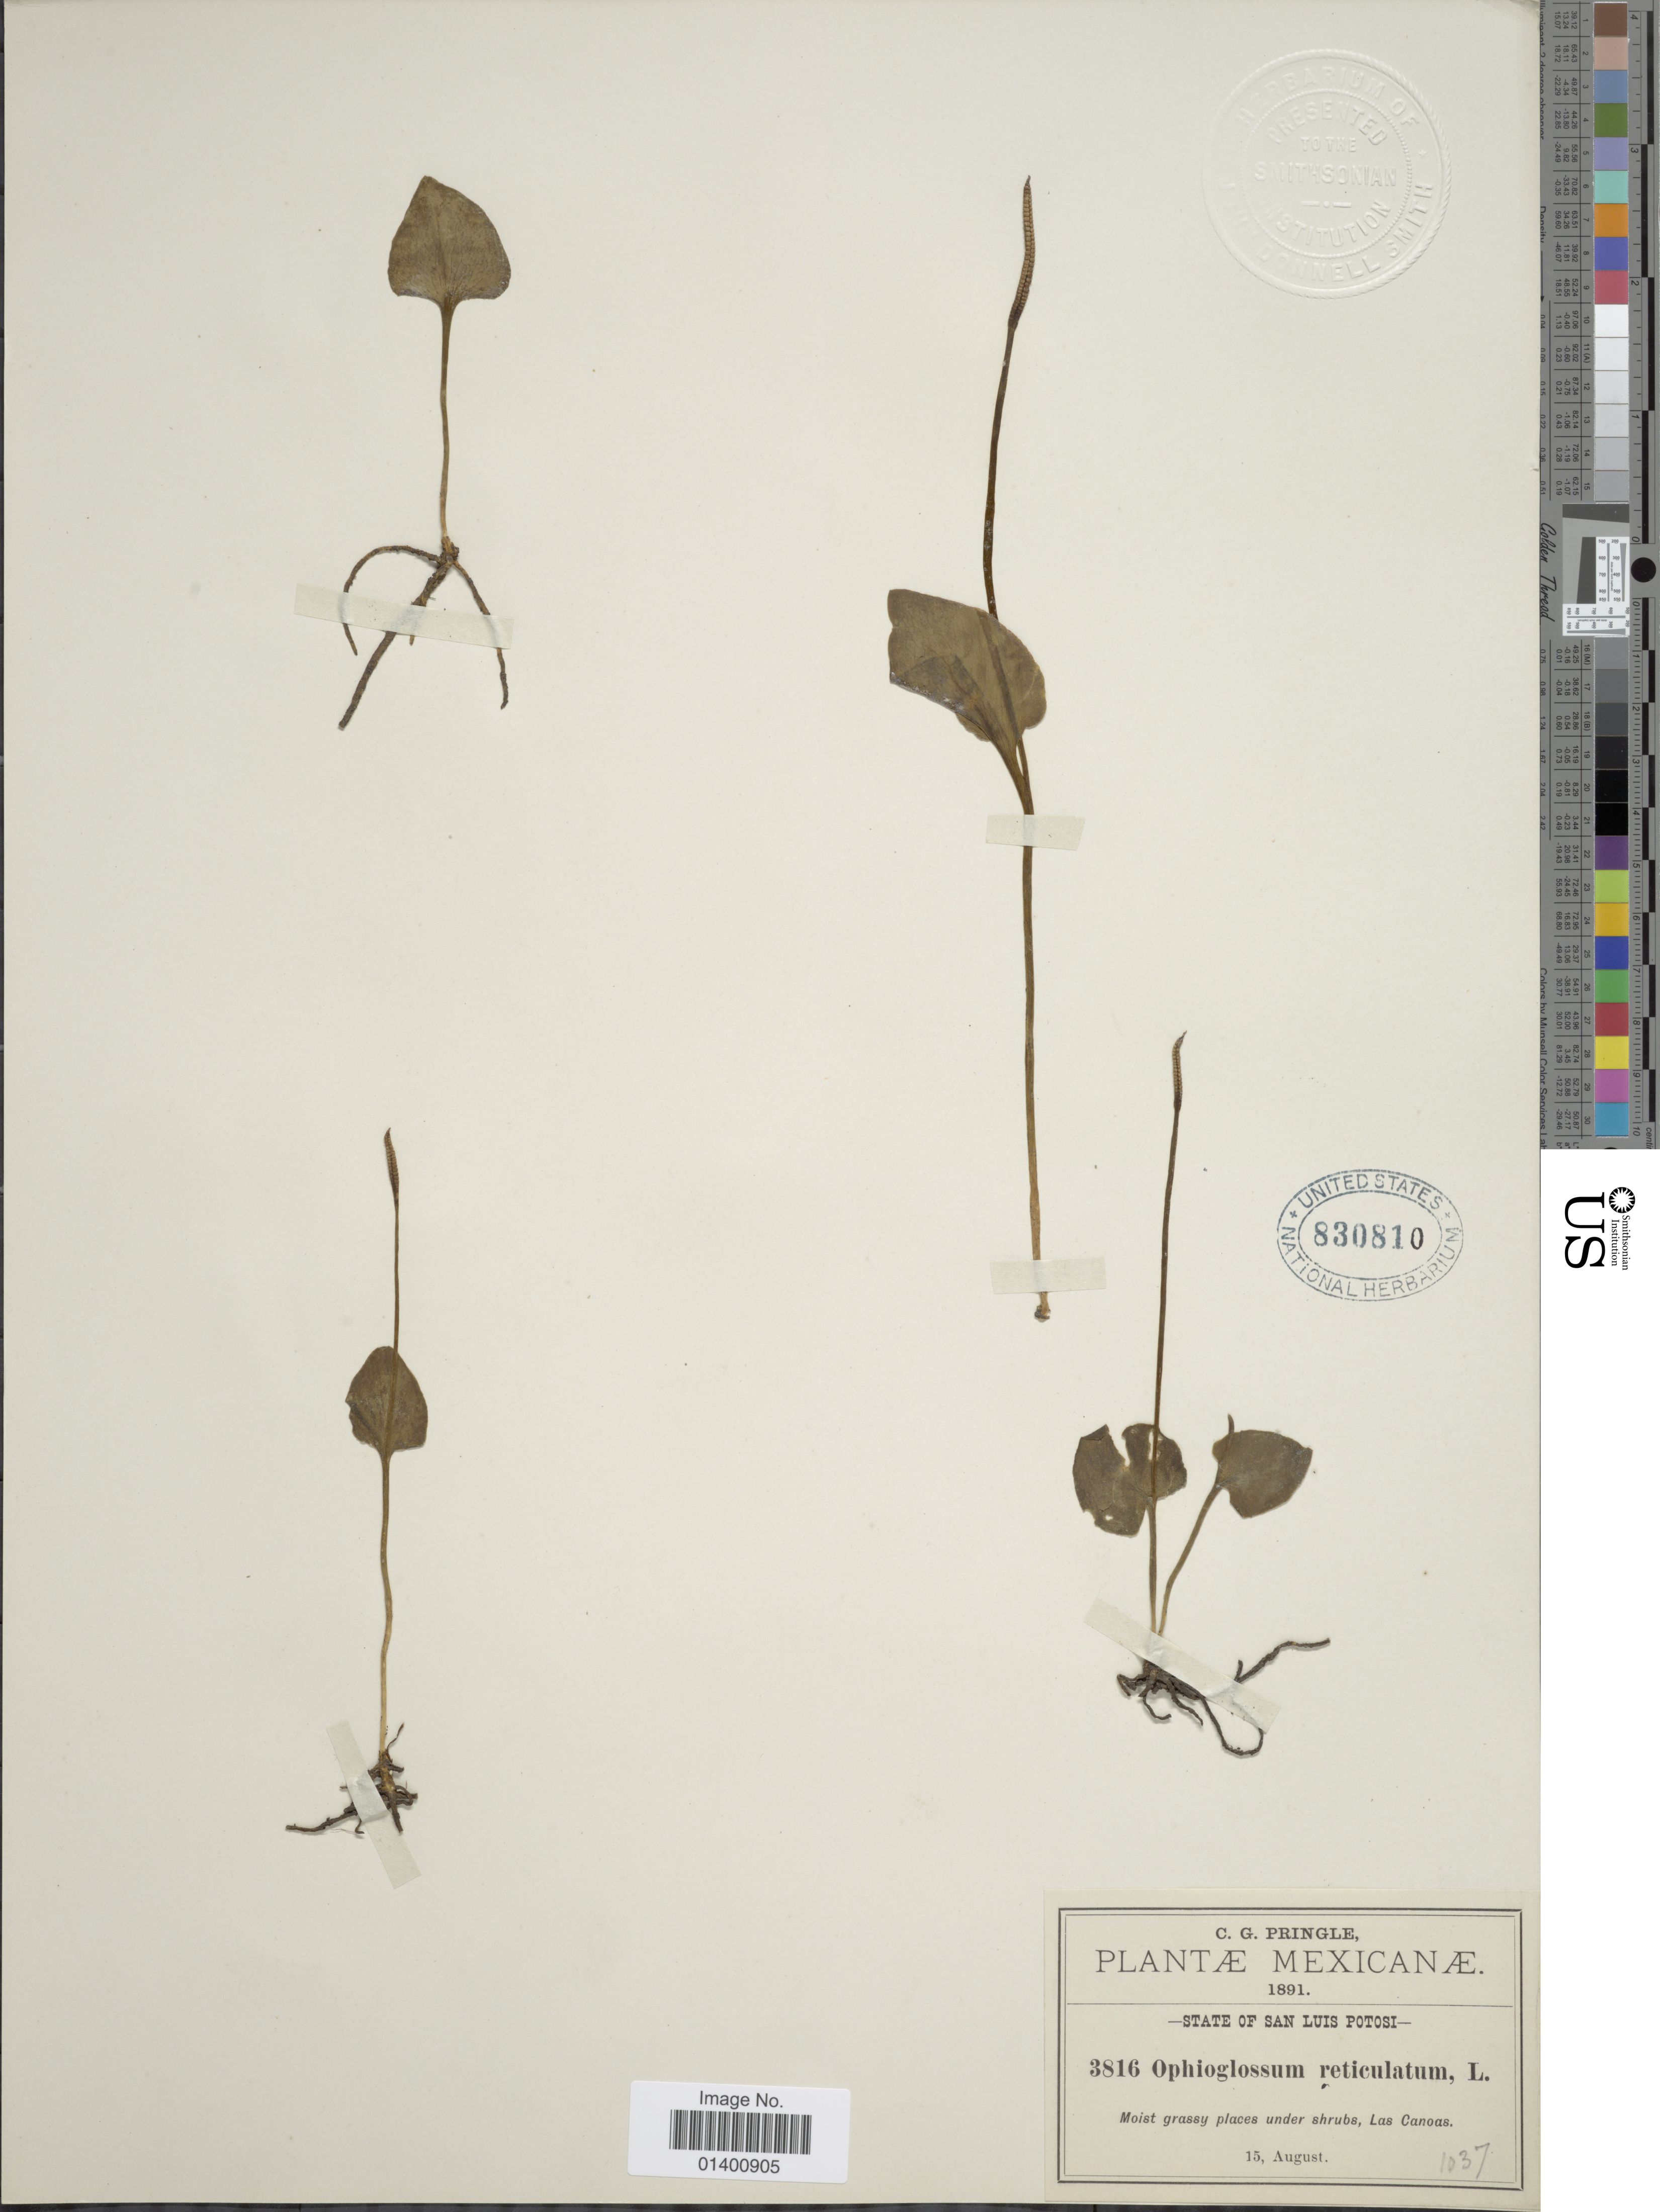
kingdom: Plantae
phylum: Tracheophyta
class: Polypodiopsida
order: Ophioglossales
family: Ophioglossaceae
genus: Ophioglossum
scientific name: Ophioglossum reticulatum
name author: L.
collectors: C. G. Pringle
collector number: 3816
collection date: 1891-08-15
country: Mexico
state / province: San Luis Potosí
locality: Las Canoas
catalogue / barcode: US 830810